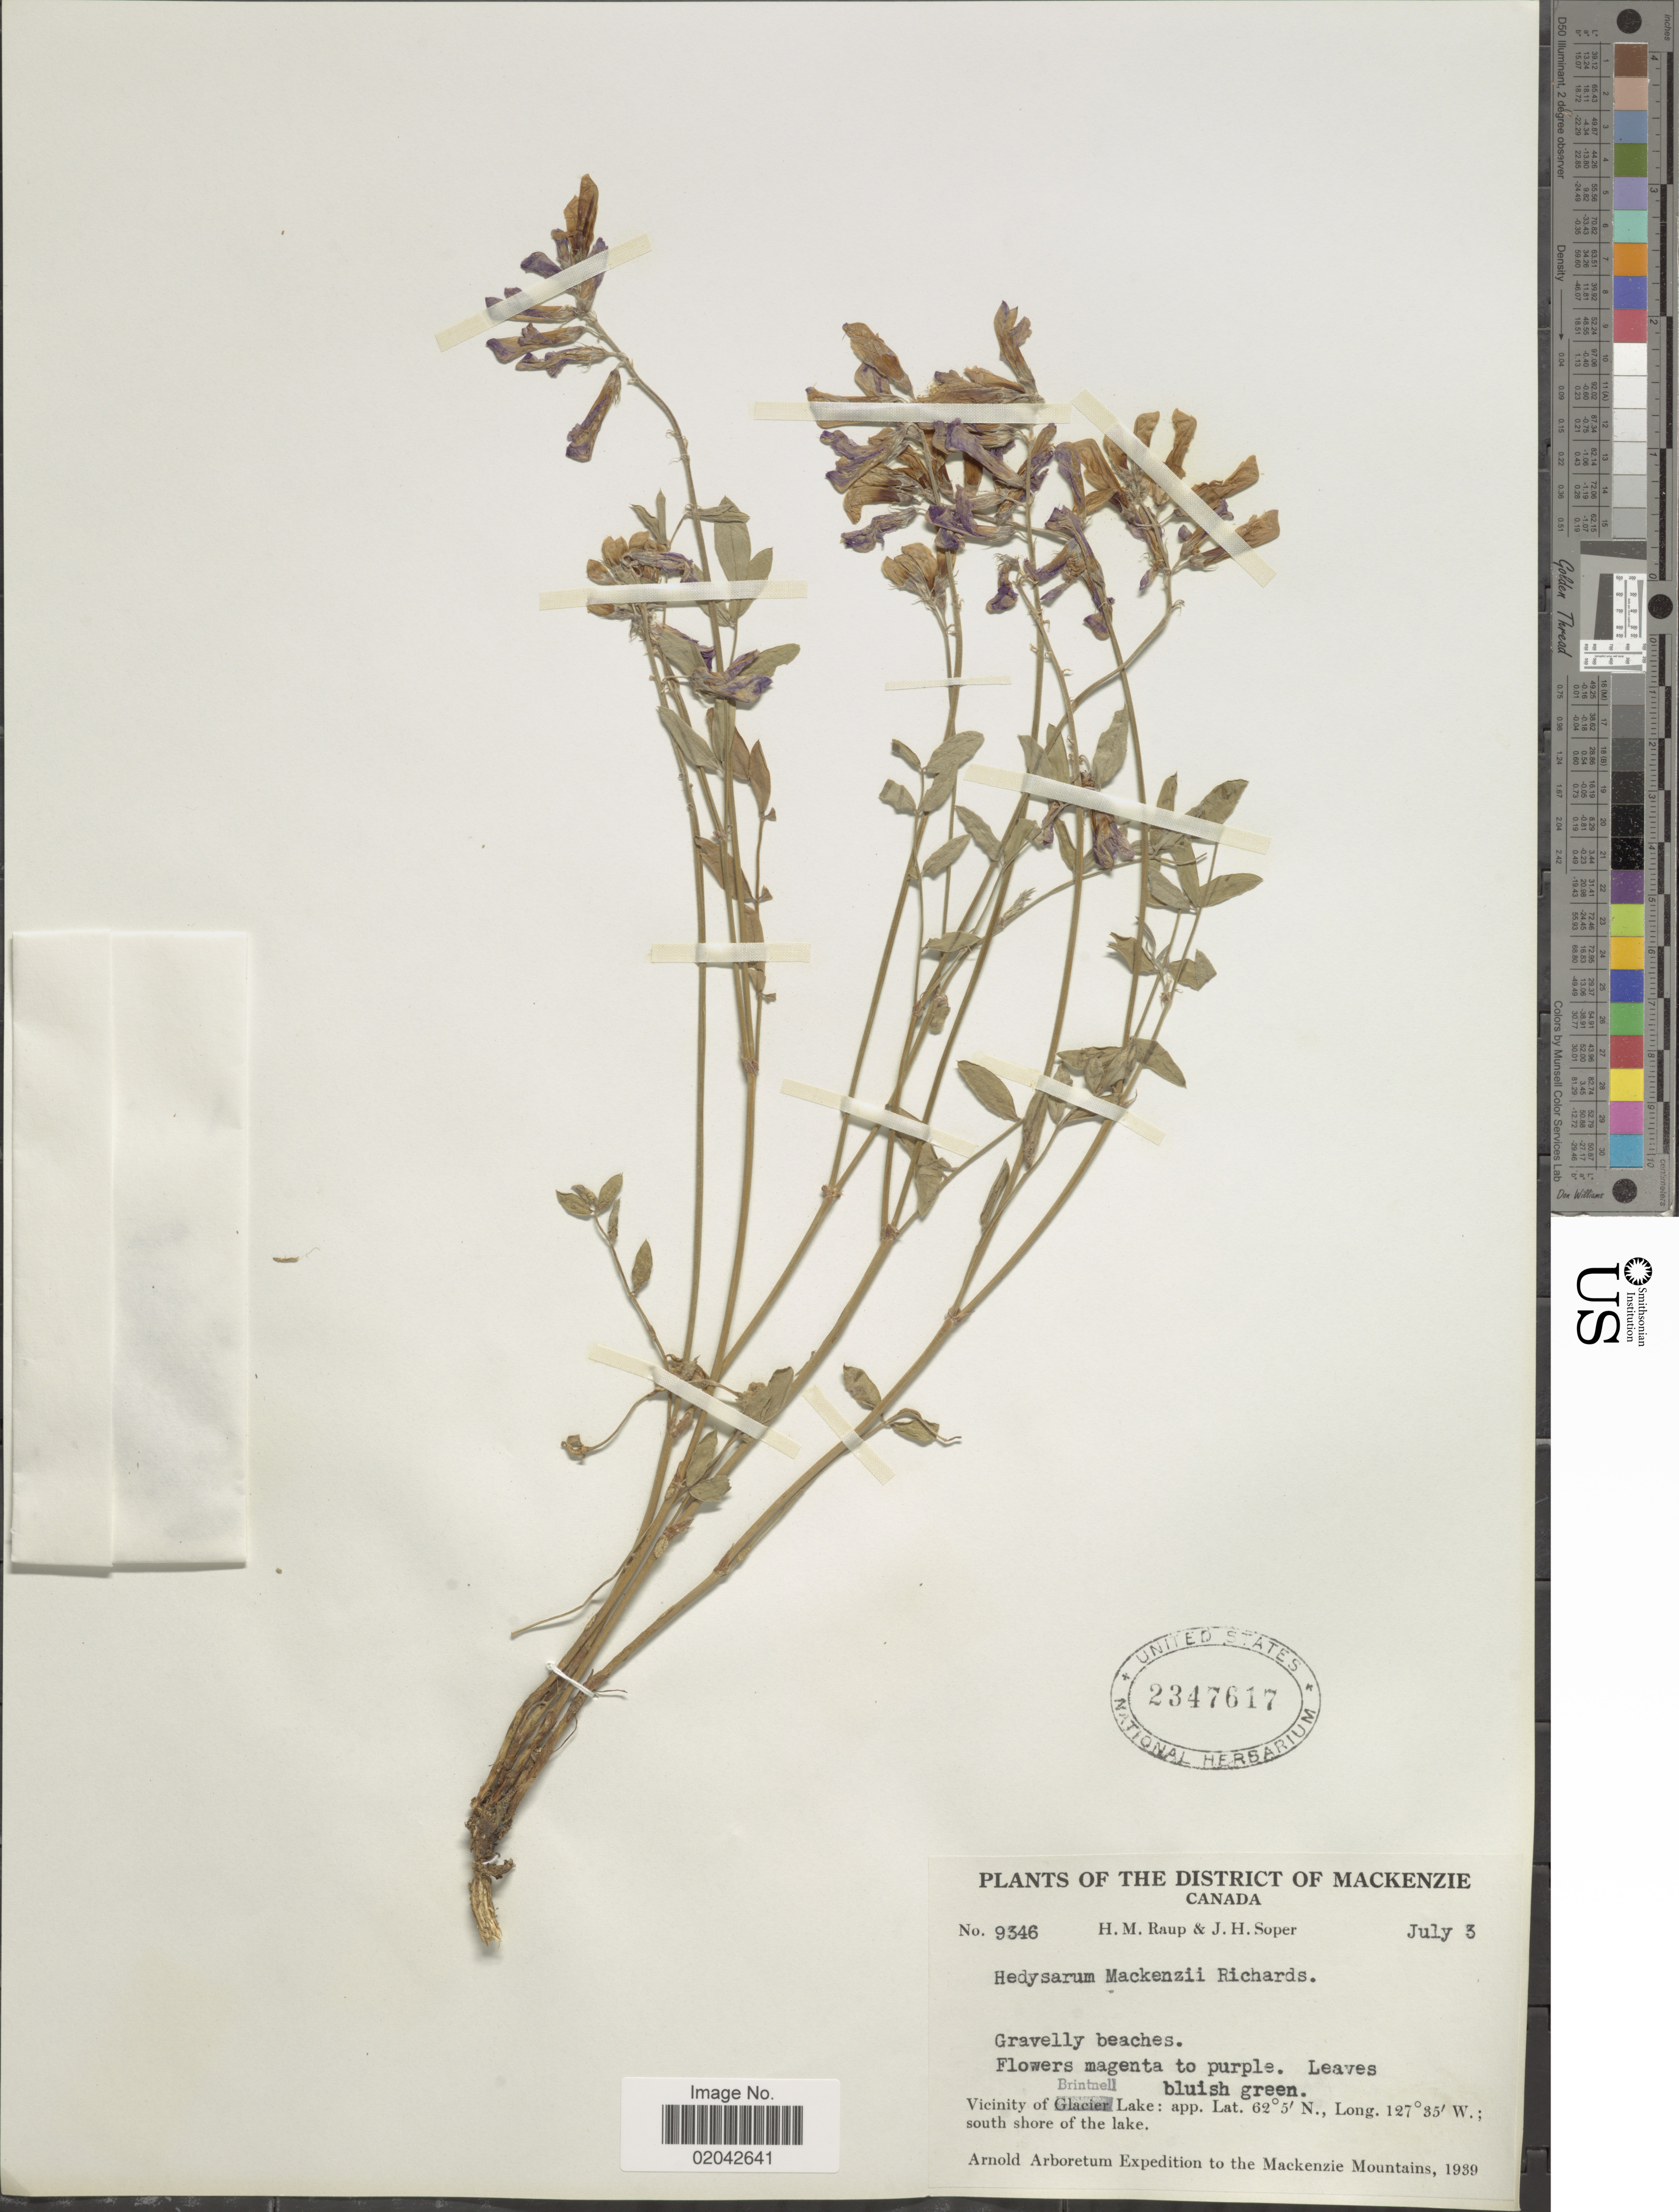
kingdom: Plantae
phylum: Tracheophyta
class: Magnoliopsida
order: Fabales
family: Fabaceae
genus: Hedysarum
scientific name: Hedysarum mackenziei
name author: Richardson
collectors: H. Raup & J. H. Soper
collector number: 9346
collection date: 1939-07-03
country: Canada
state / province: British Columbia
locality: District of Mackenzie, gravelly beaches, Vicinity of Brintell Lake, south shore of the lake.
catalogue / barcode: US 2347617